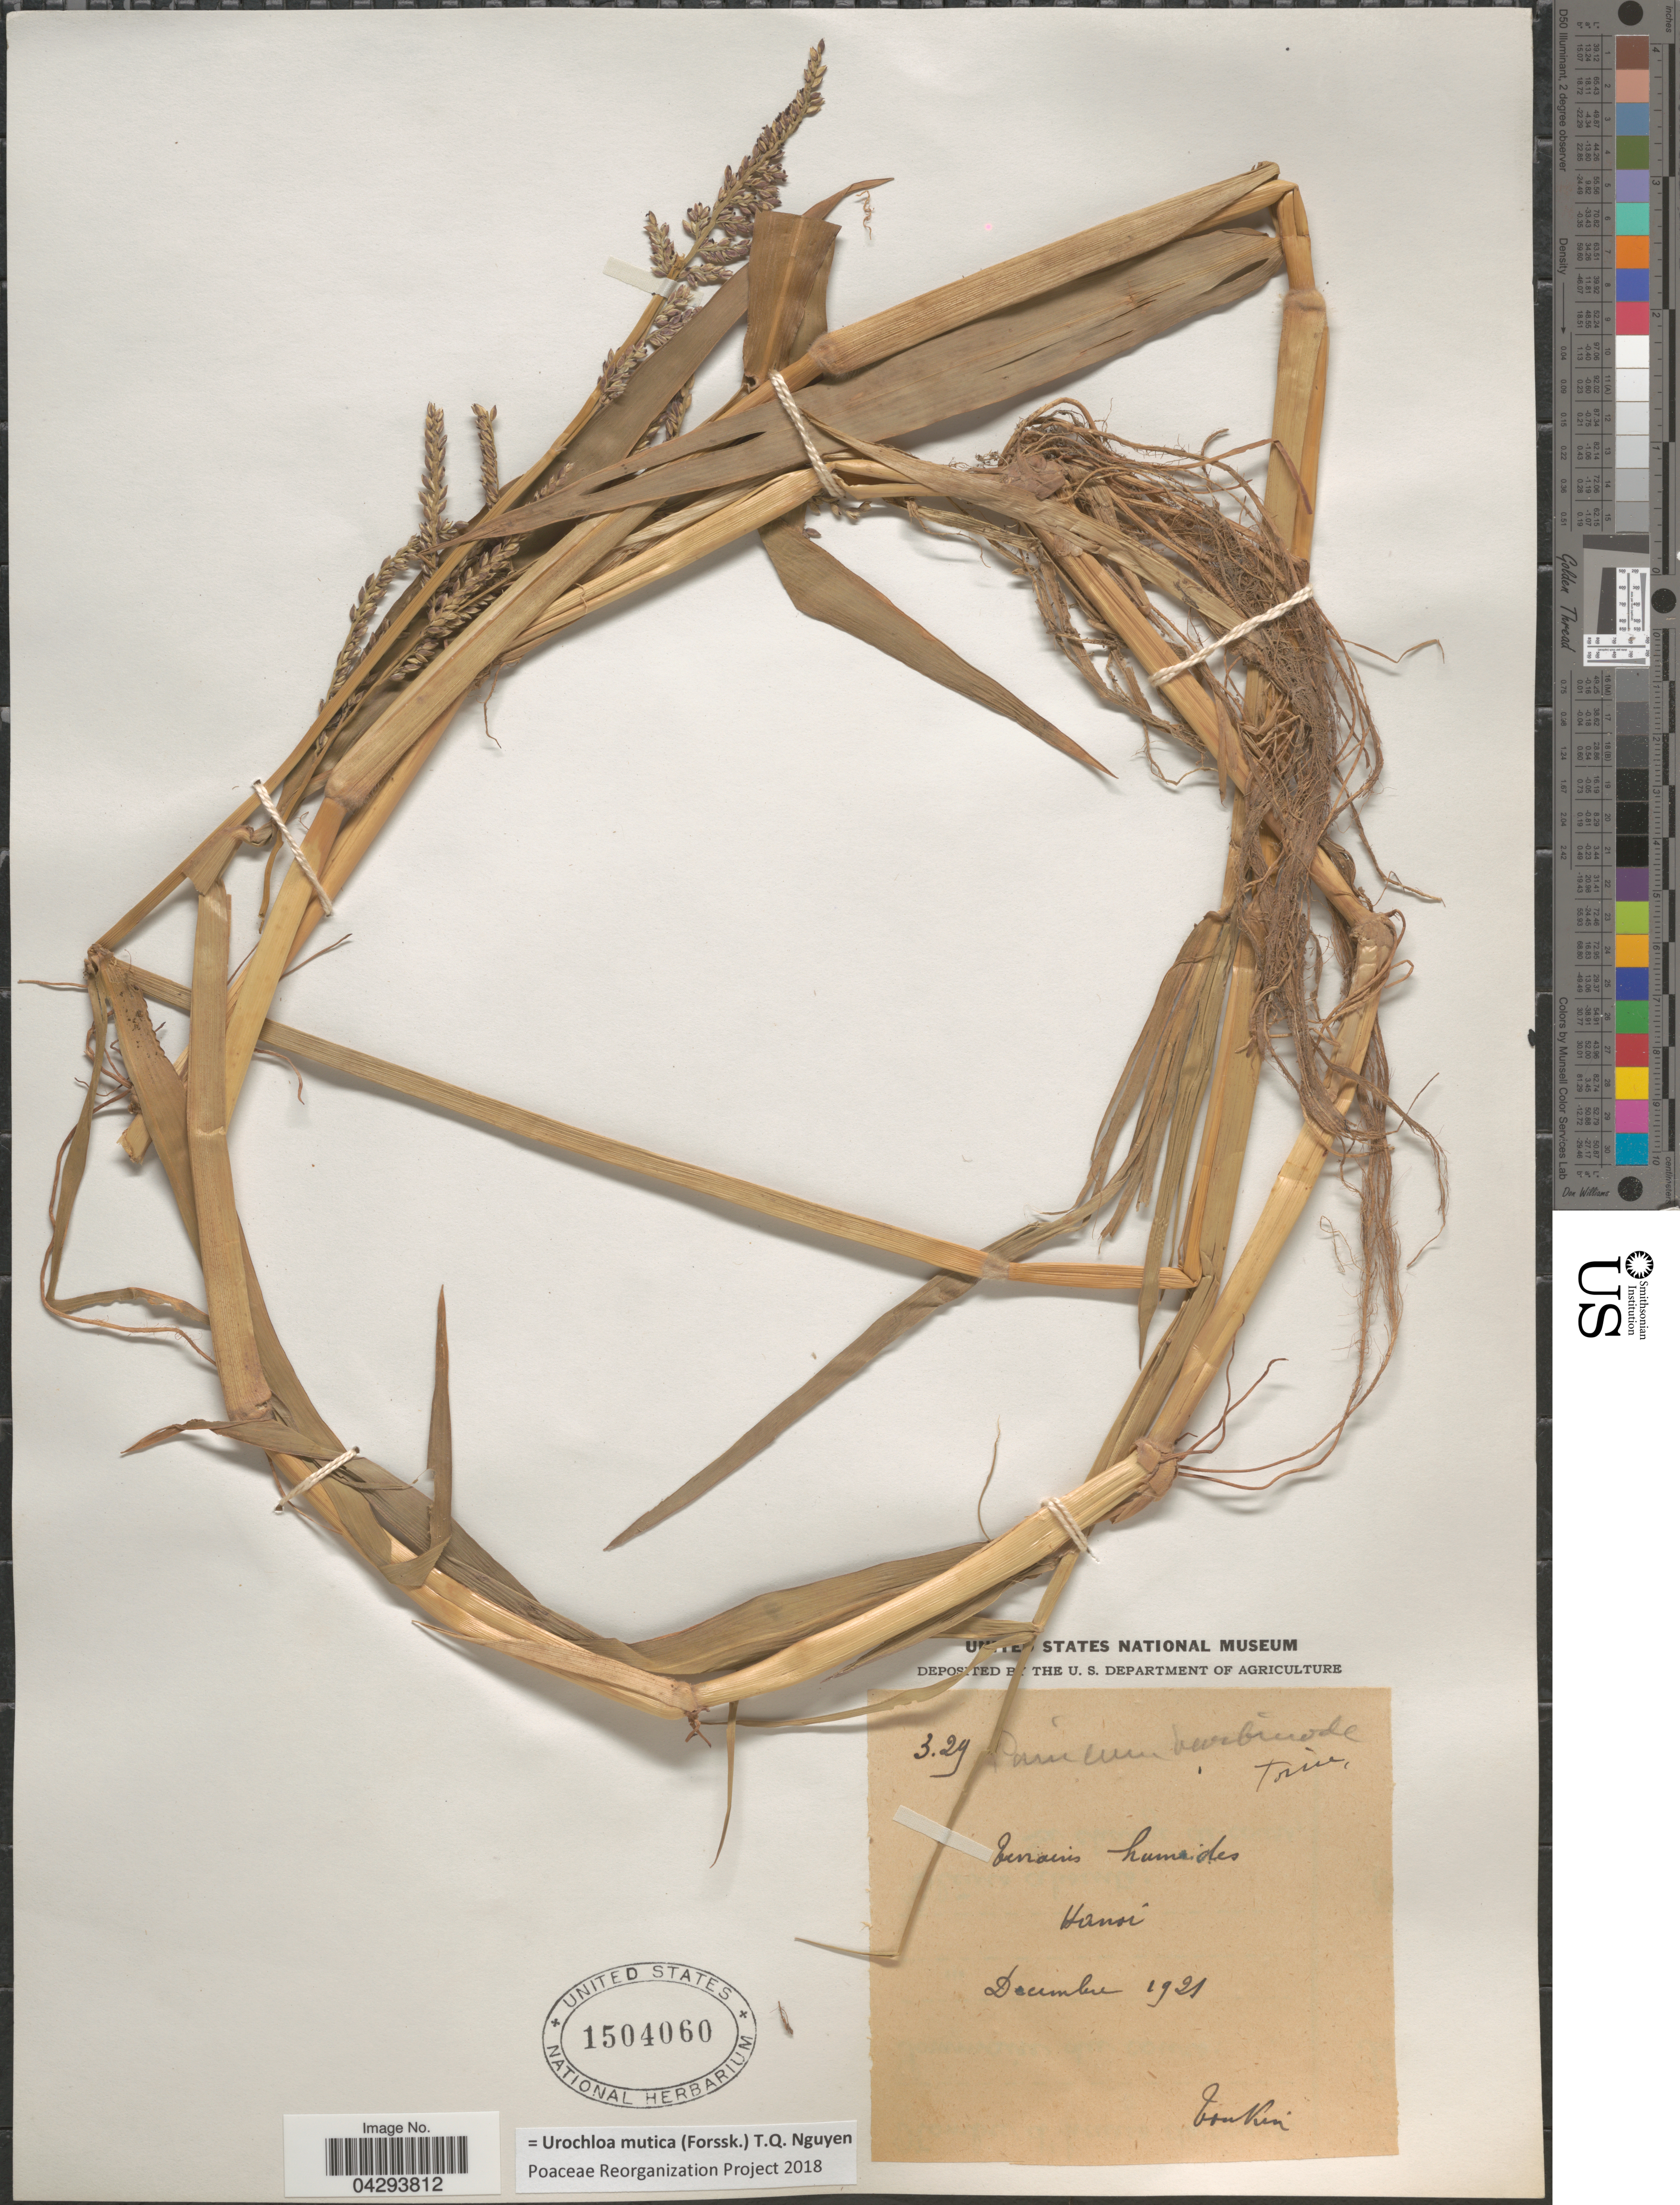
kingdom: Plantae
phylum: Tracheophyta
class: Liliopsida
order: Poales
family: Poaceae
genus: Urochloa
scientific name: Urochloa mutica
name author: (Forssk.) T.Q. Nguyen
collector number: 329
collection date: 1921-12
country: Vietnam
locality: Hanoi. Tonkin.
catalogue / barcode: US 1504060